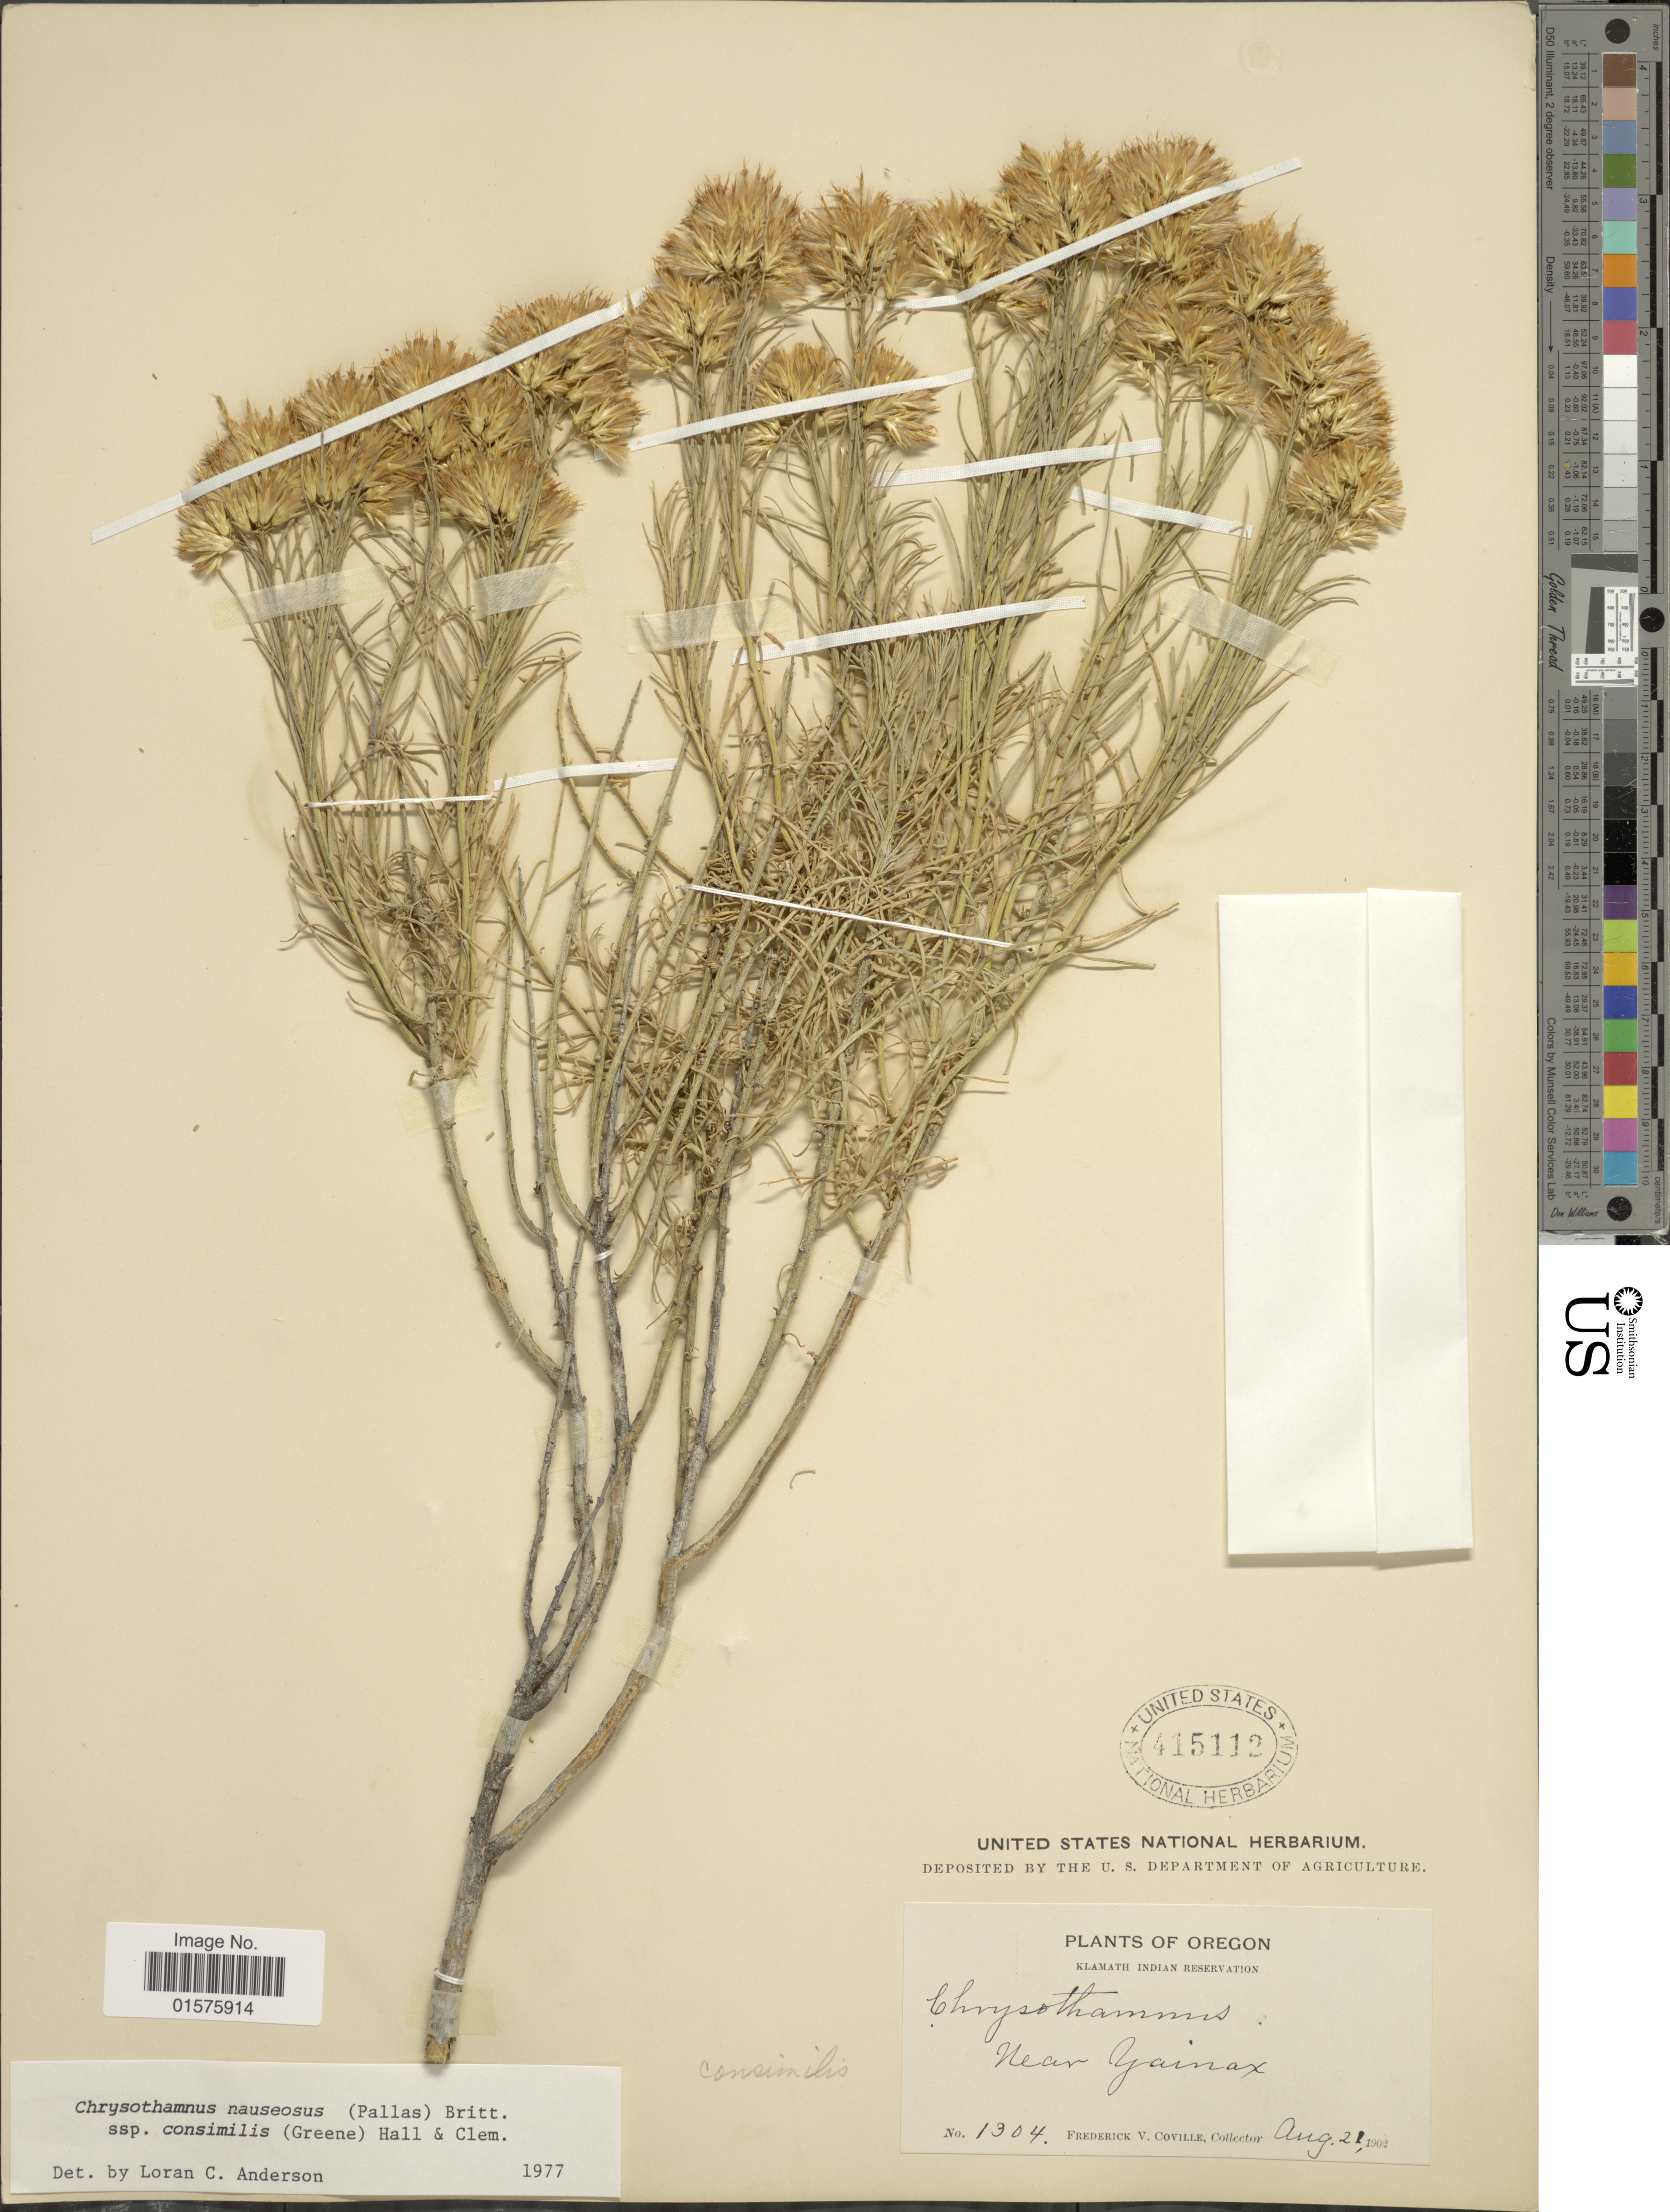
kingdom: Plantae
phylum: Tracheophyta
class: Magnoliopsida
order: Asterales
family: Asteraceae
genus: Ericameria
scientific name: Ericameria nauseosa var. oreophila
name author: (A. Nelson) G.L. Nesom & G.I. Baird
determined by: Urbatsch, Lowell E., Curator (LSU), Louisiana State University (UNITED STATES)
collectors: F. V. Coville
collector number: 1304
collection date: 1902-08-21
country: United States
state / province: Oregon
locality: Klamath Indian Reservation, near Gainax.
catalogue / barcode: US 415112